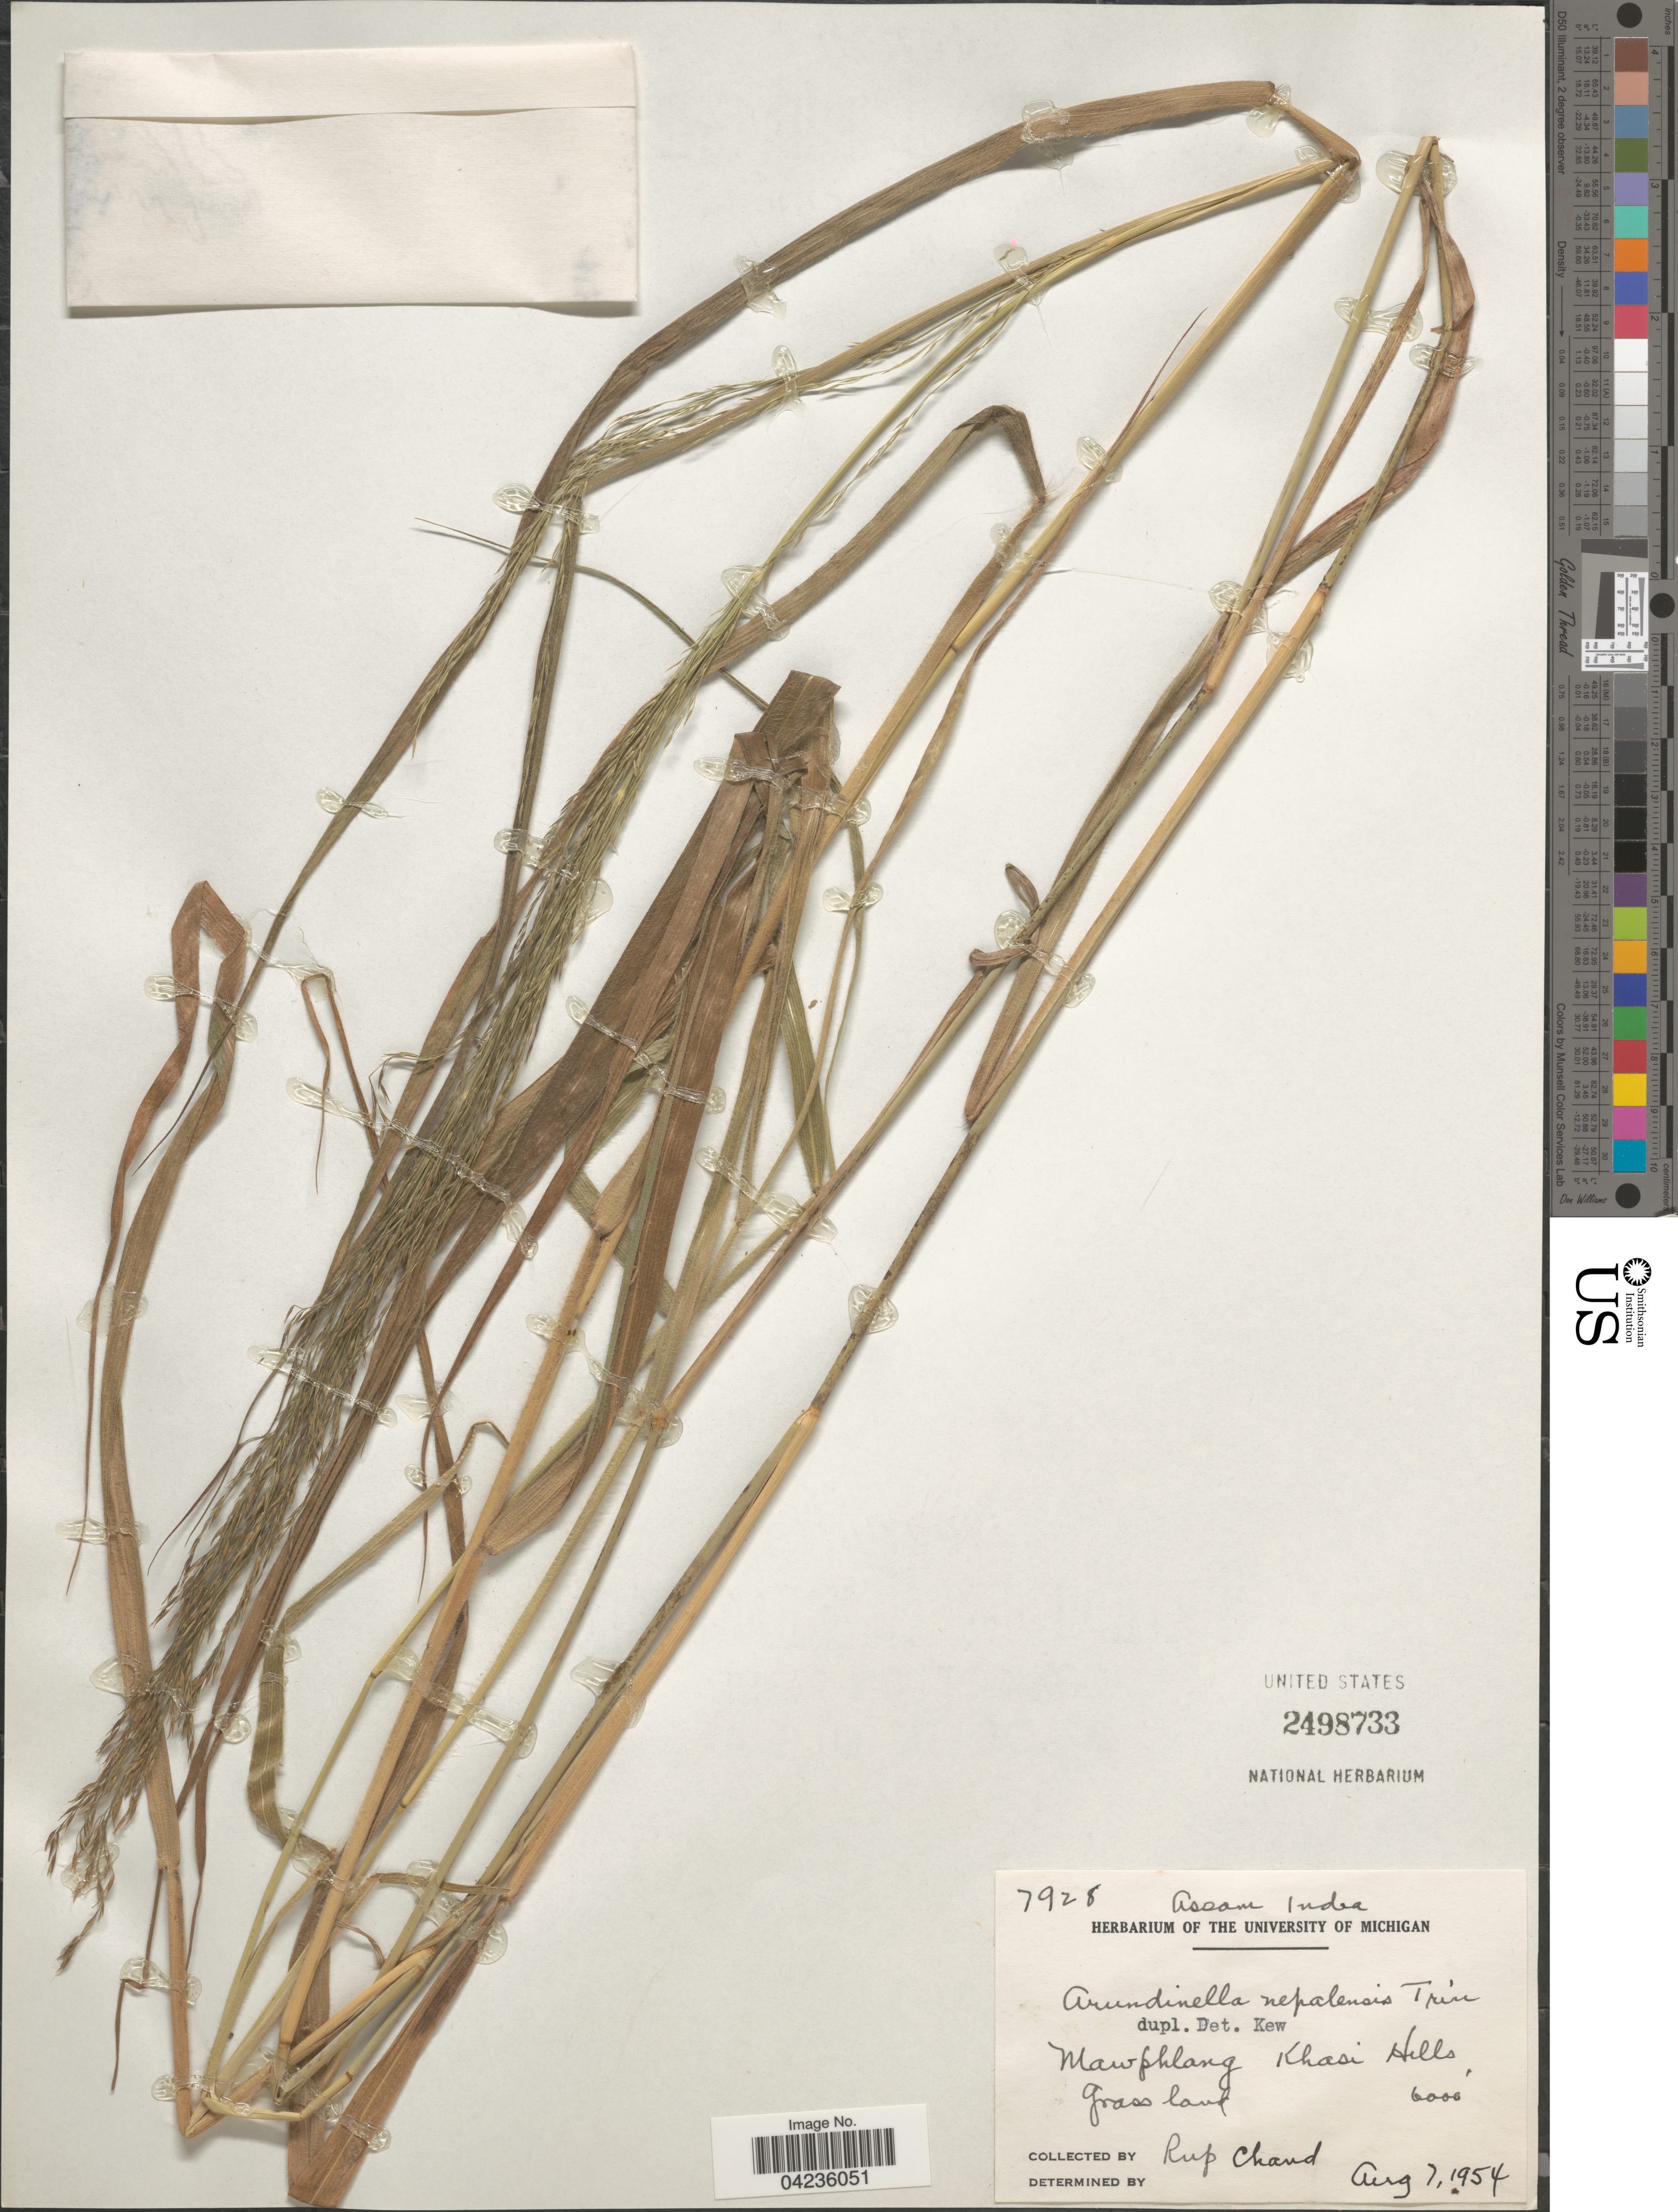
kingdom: Plantae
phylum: Tracheophyta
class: Liliopsida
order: Poales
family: Poaceae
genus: Arundinella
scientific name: Arundinella nepalensis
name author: Trin.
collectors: R. Chand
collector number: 7928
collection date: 1954-08-07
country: India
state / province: Meghalaya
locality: Mawphlang, Khasi Hills.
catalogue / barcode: US 2498733